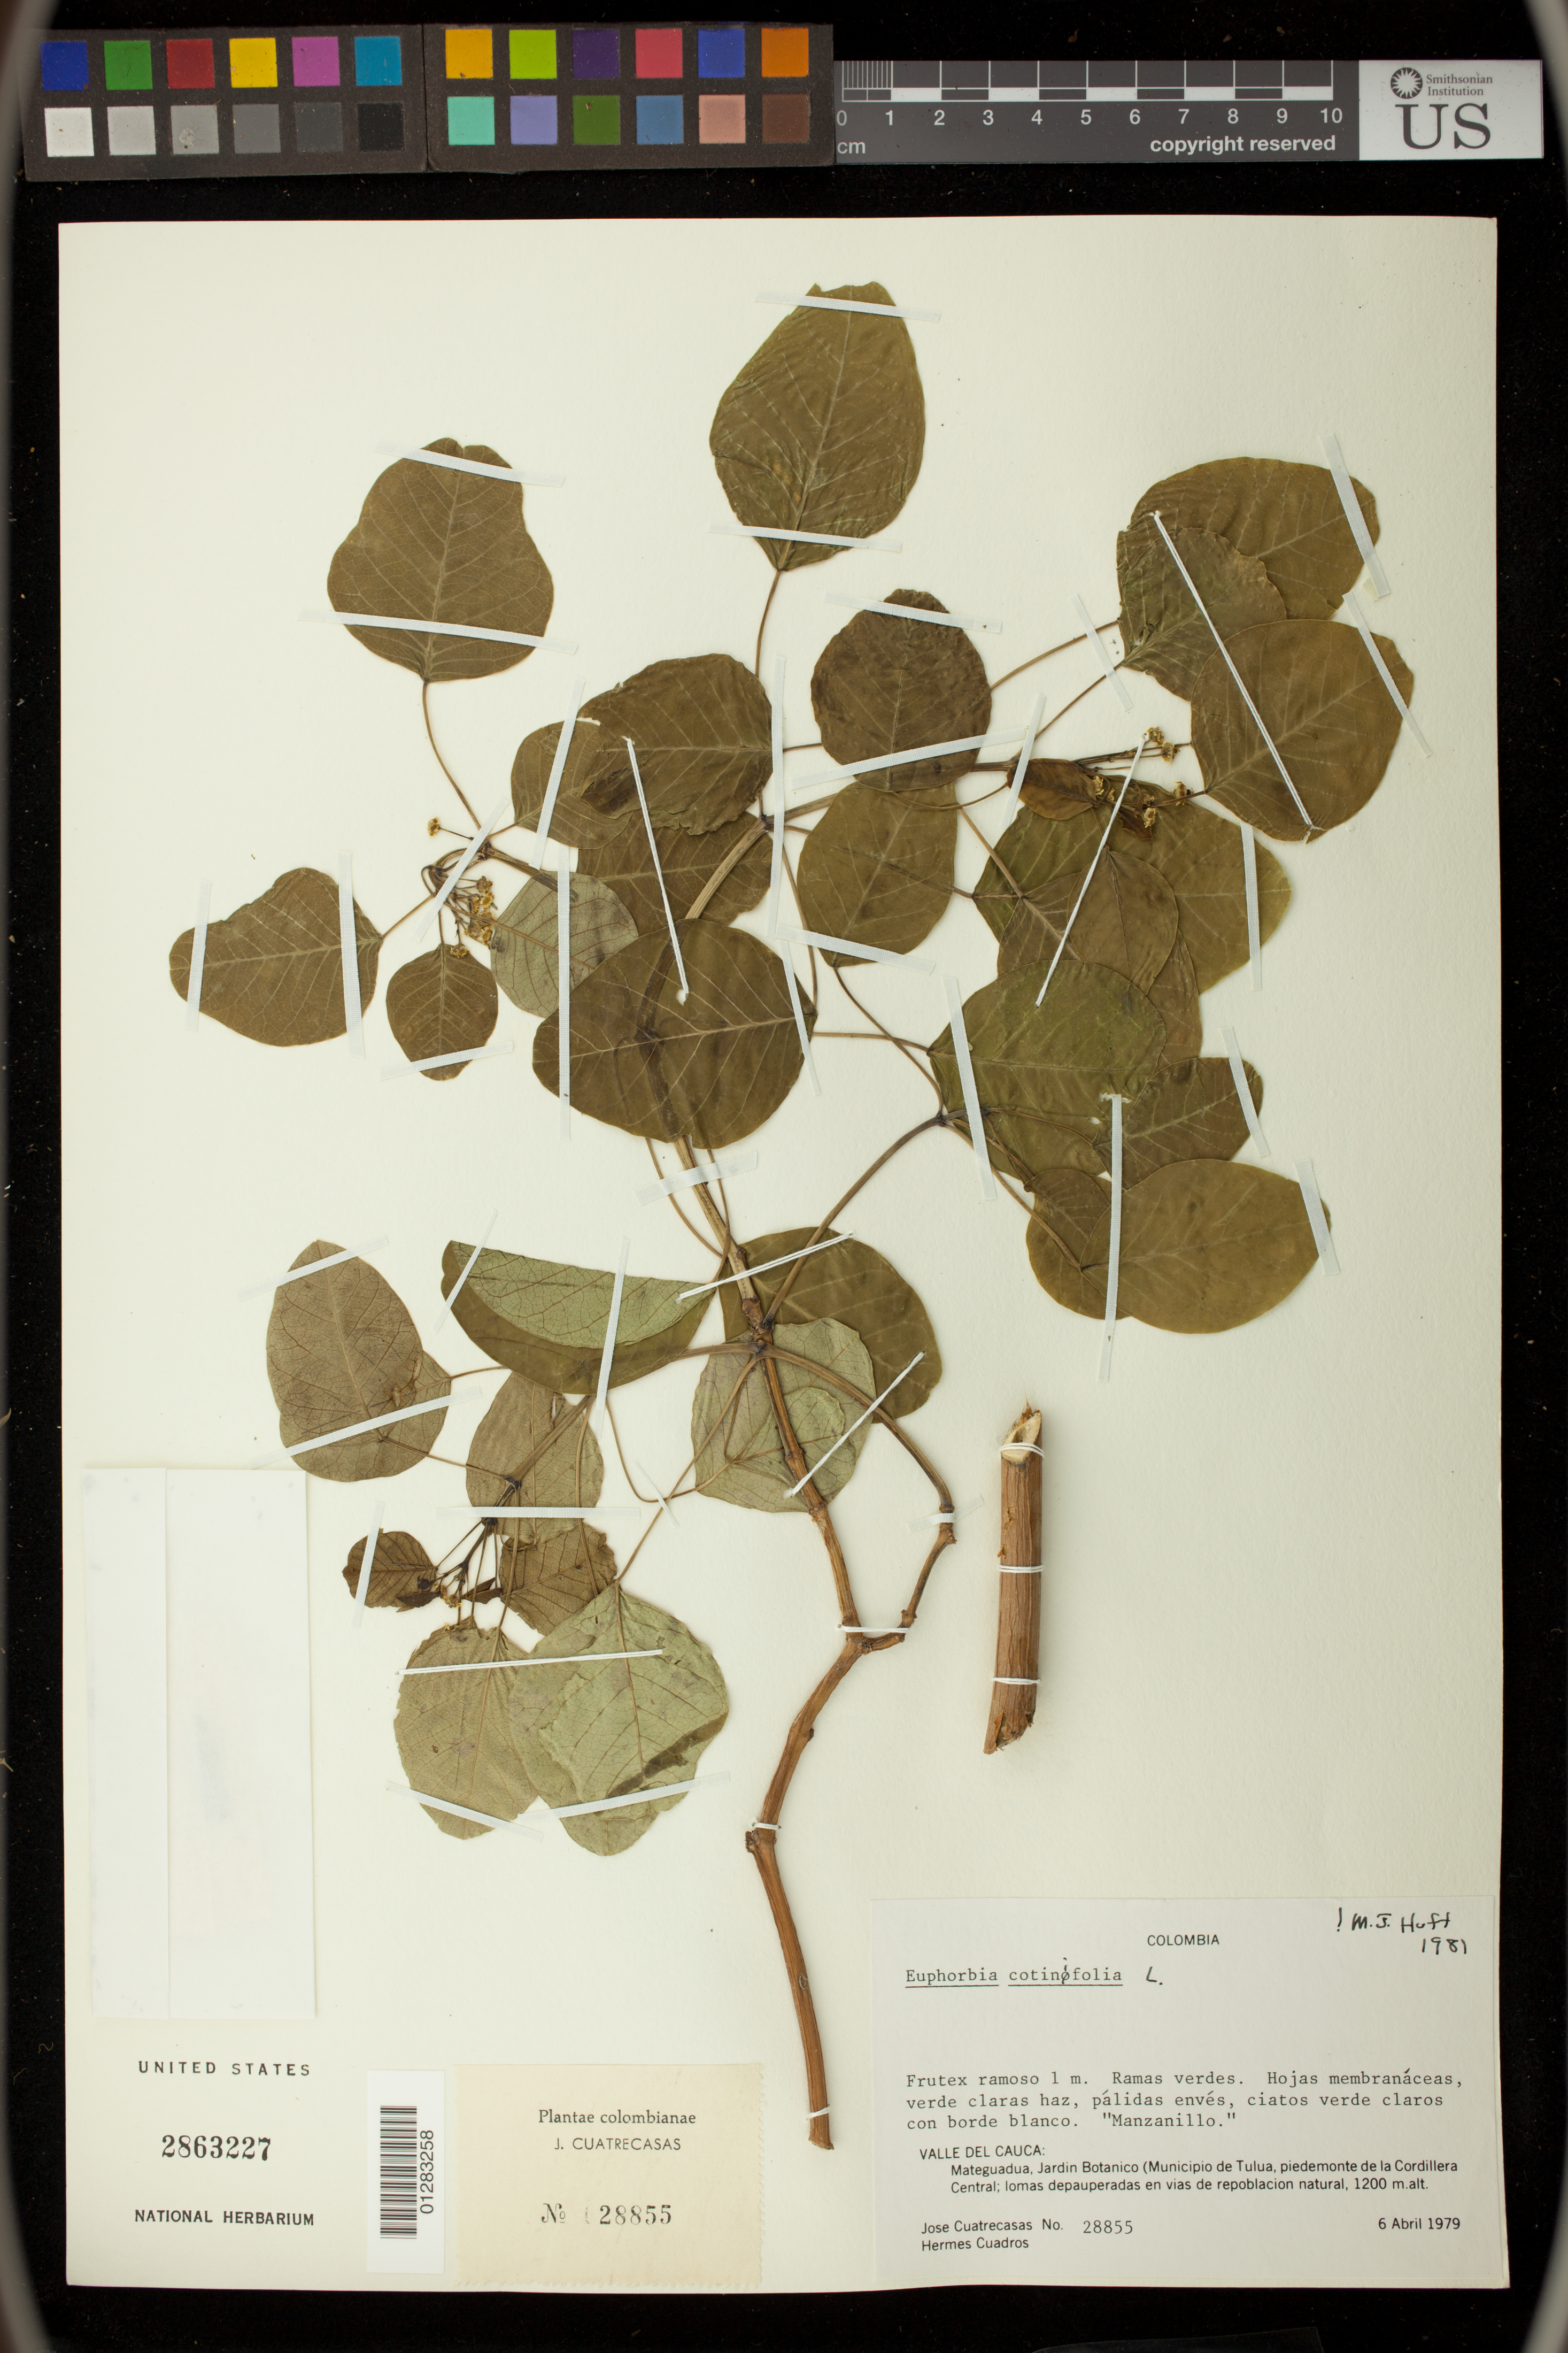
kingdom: Plantae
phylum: Tracheophyta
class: Magnoliopsida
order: Malpighiales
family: Euphorbiaceae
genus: Euphorbia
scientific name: Euphorbia cotinifolia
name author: L.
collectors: J. Cuatrecasas & H. Cuadros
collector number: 28855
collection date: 1979-04-06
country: Colombia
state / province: Valle del Cauca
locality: Mateguadua. Jardin Botanico (Municipio de Tulua, piedemonte de la Cordillera Central; lomas depauperadas en vias de repoblacion natural.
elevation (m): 1200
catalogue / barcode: US 2863227